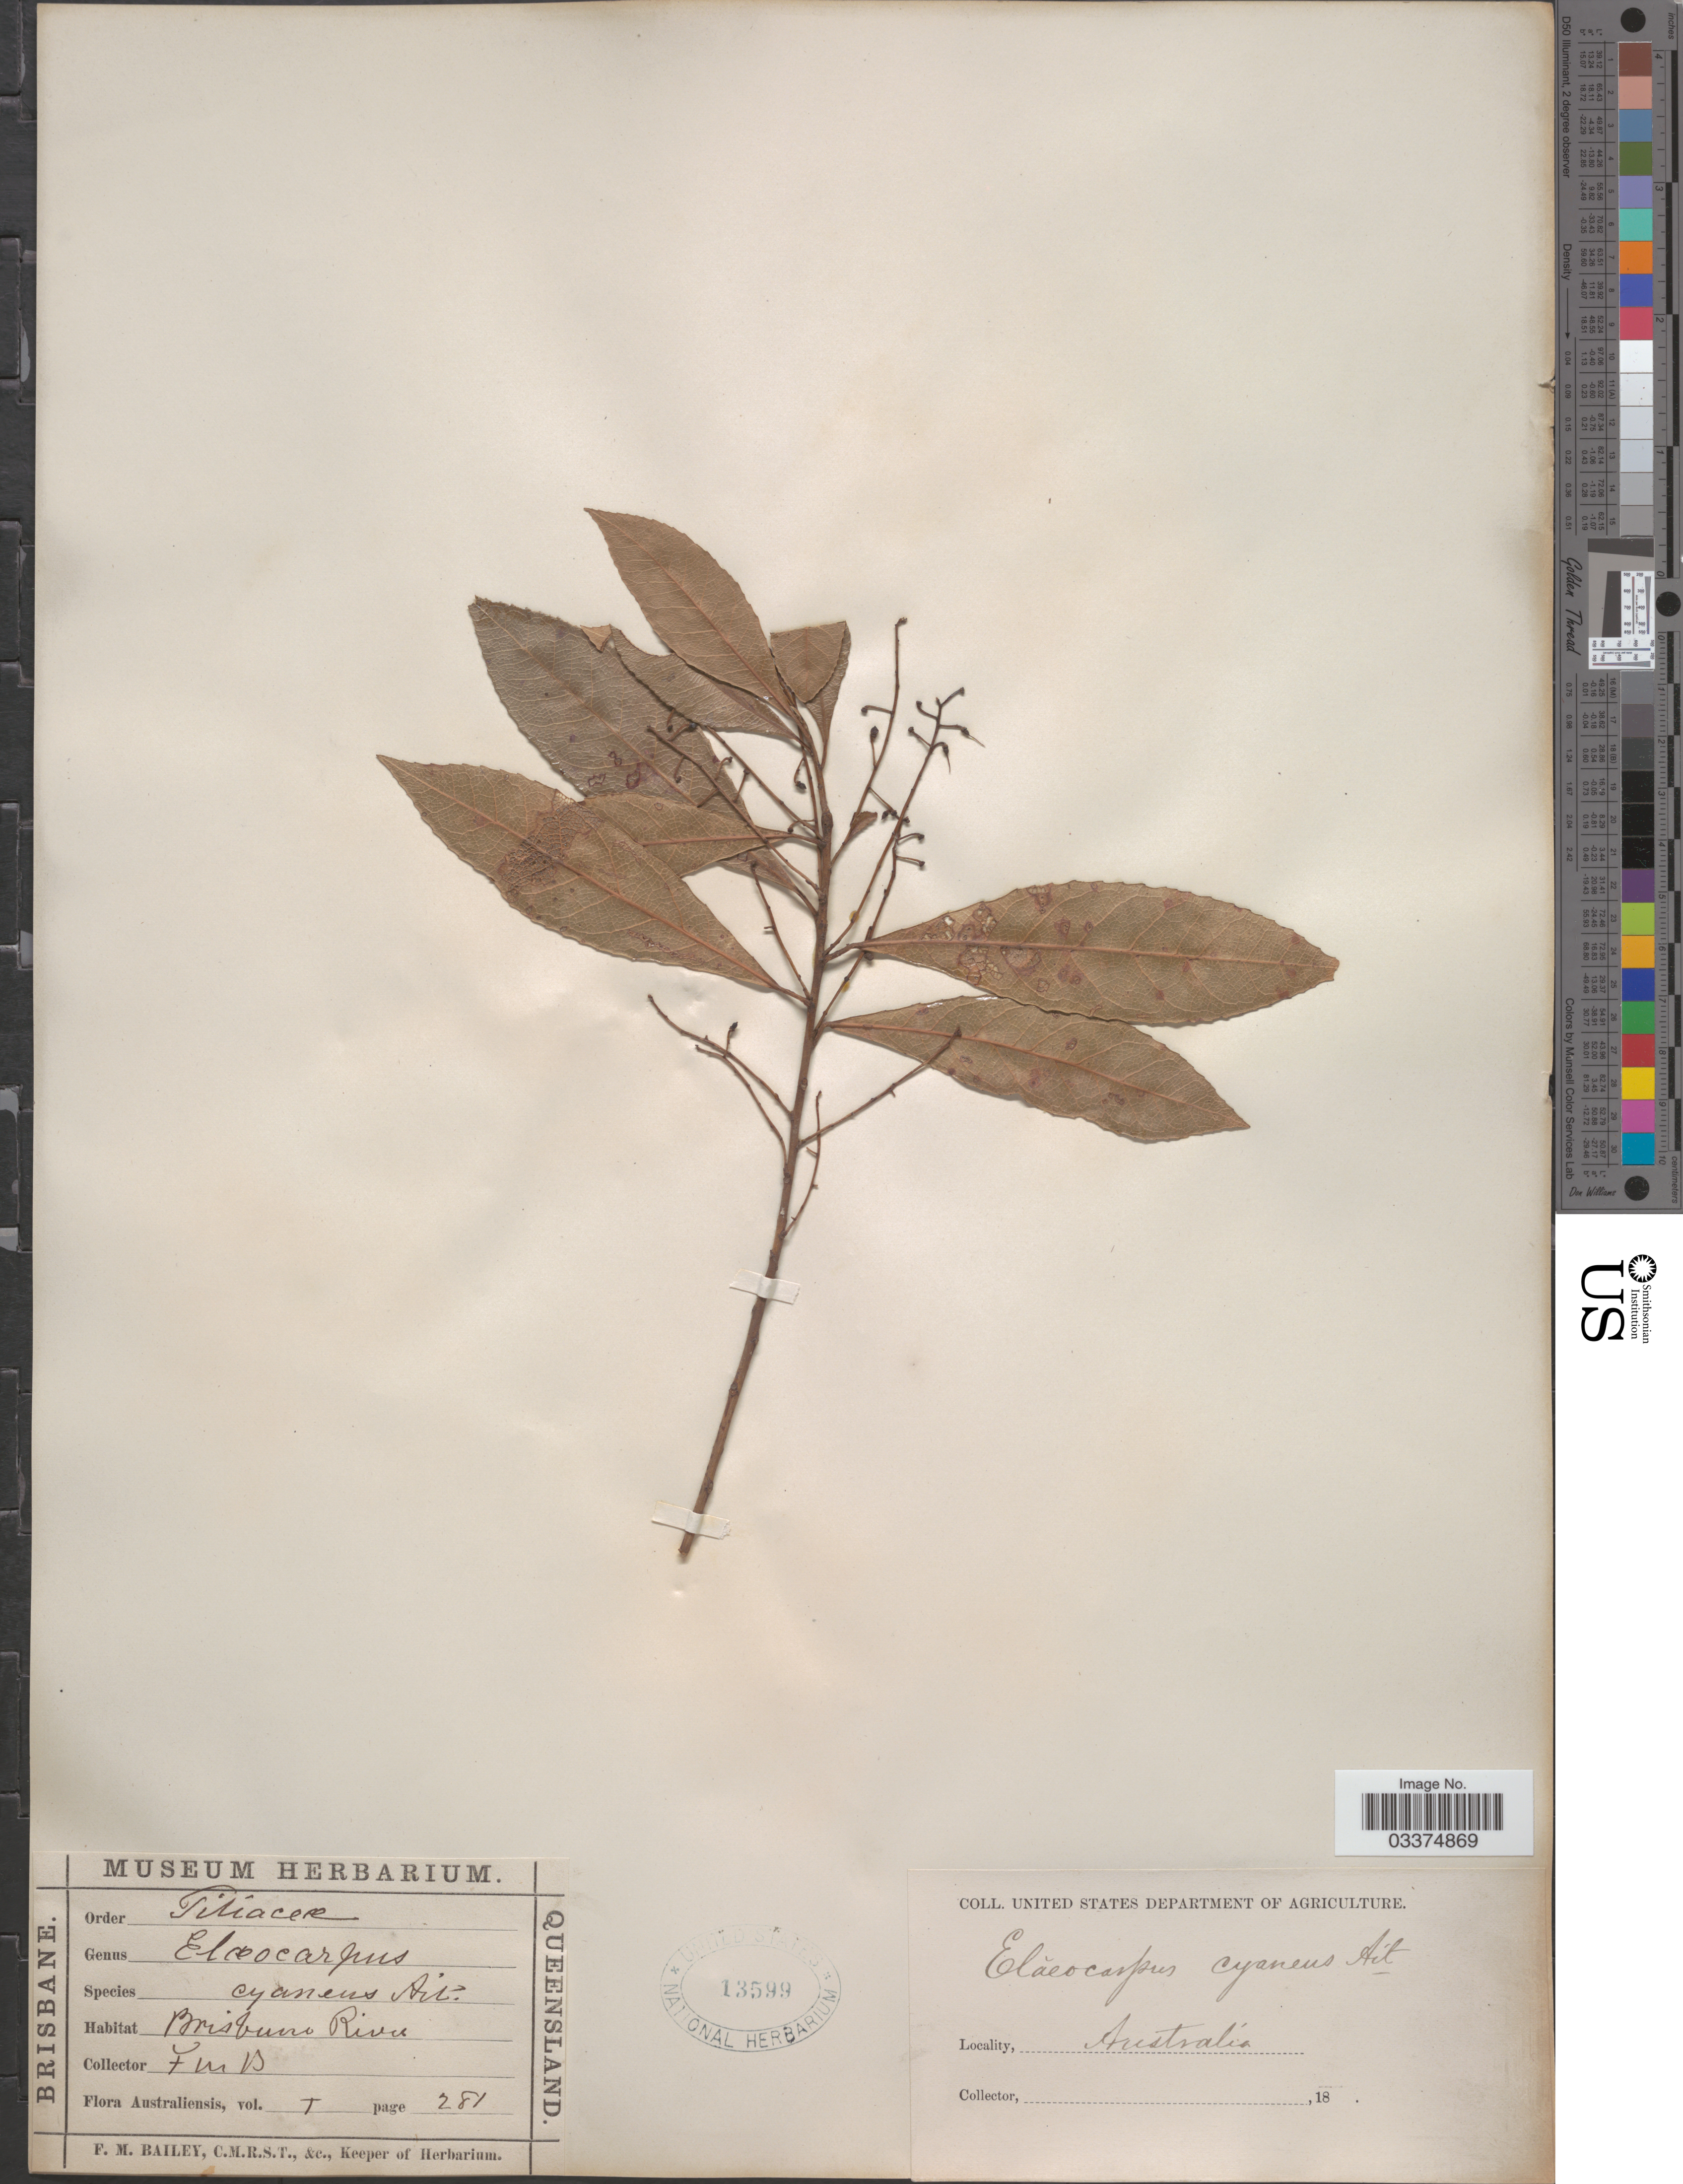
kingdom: Plantae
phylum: Tracheophyta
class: Magnoliopsida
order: Oxalidales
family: Elaeocarpaceae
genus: Elaeocarpus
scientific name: Elaeocarpus cyaneus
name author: Sims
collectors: F. M. Bailey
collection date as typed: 18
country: Australia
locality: Brisbane River.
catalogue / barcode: US 13599